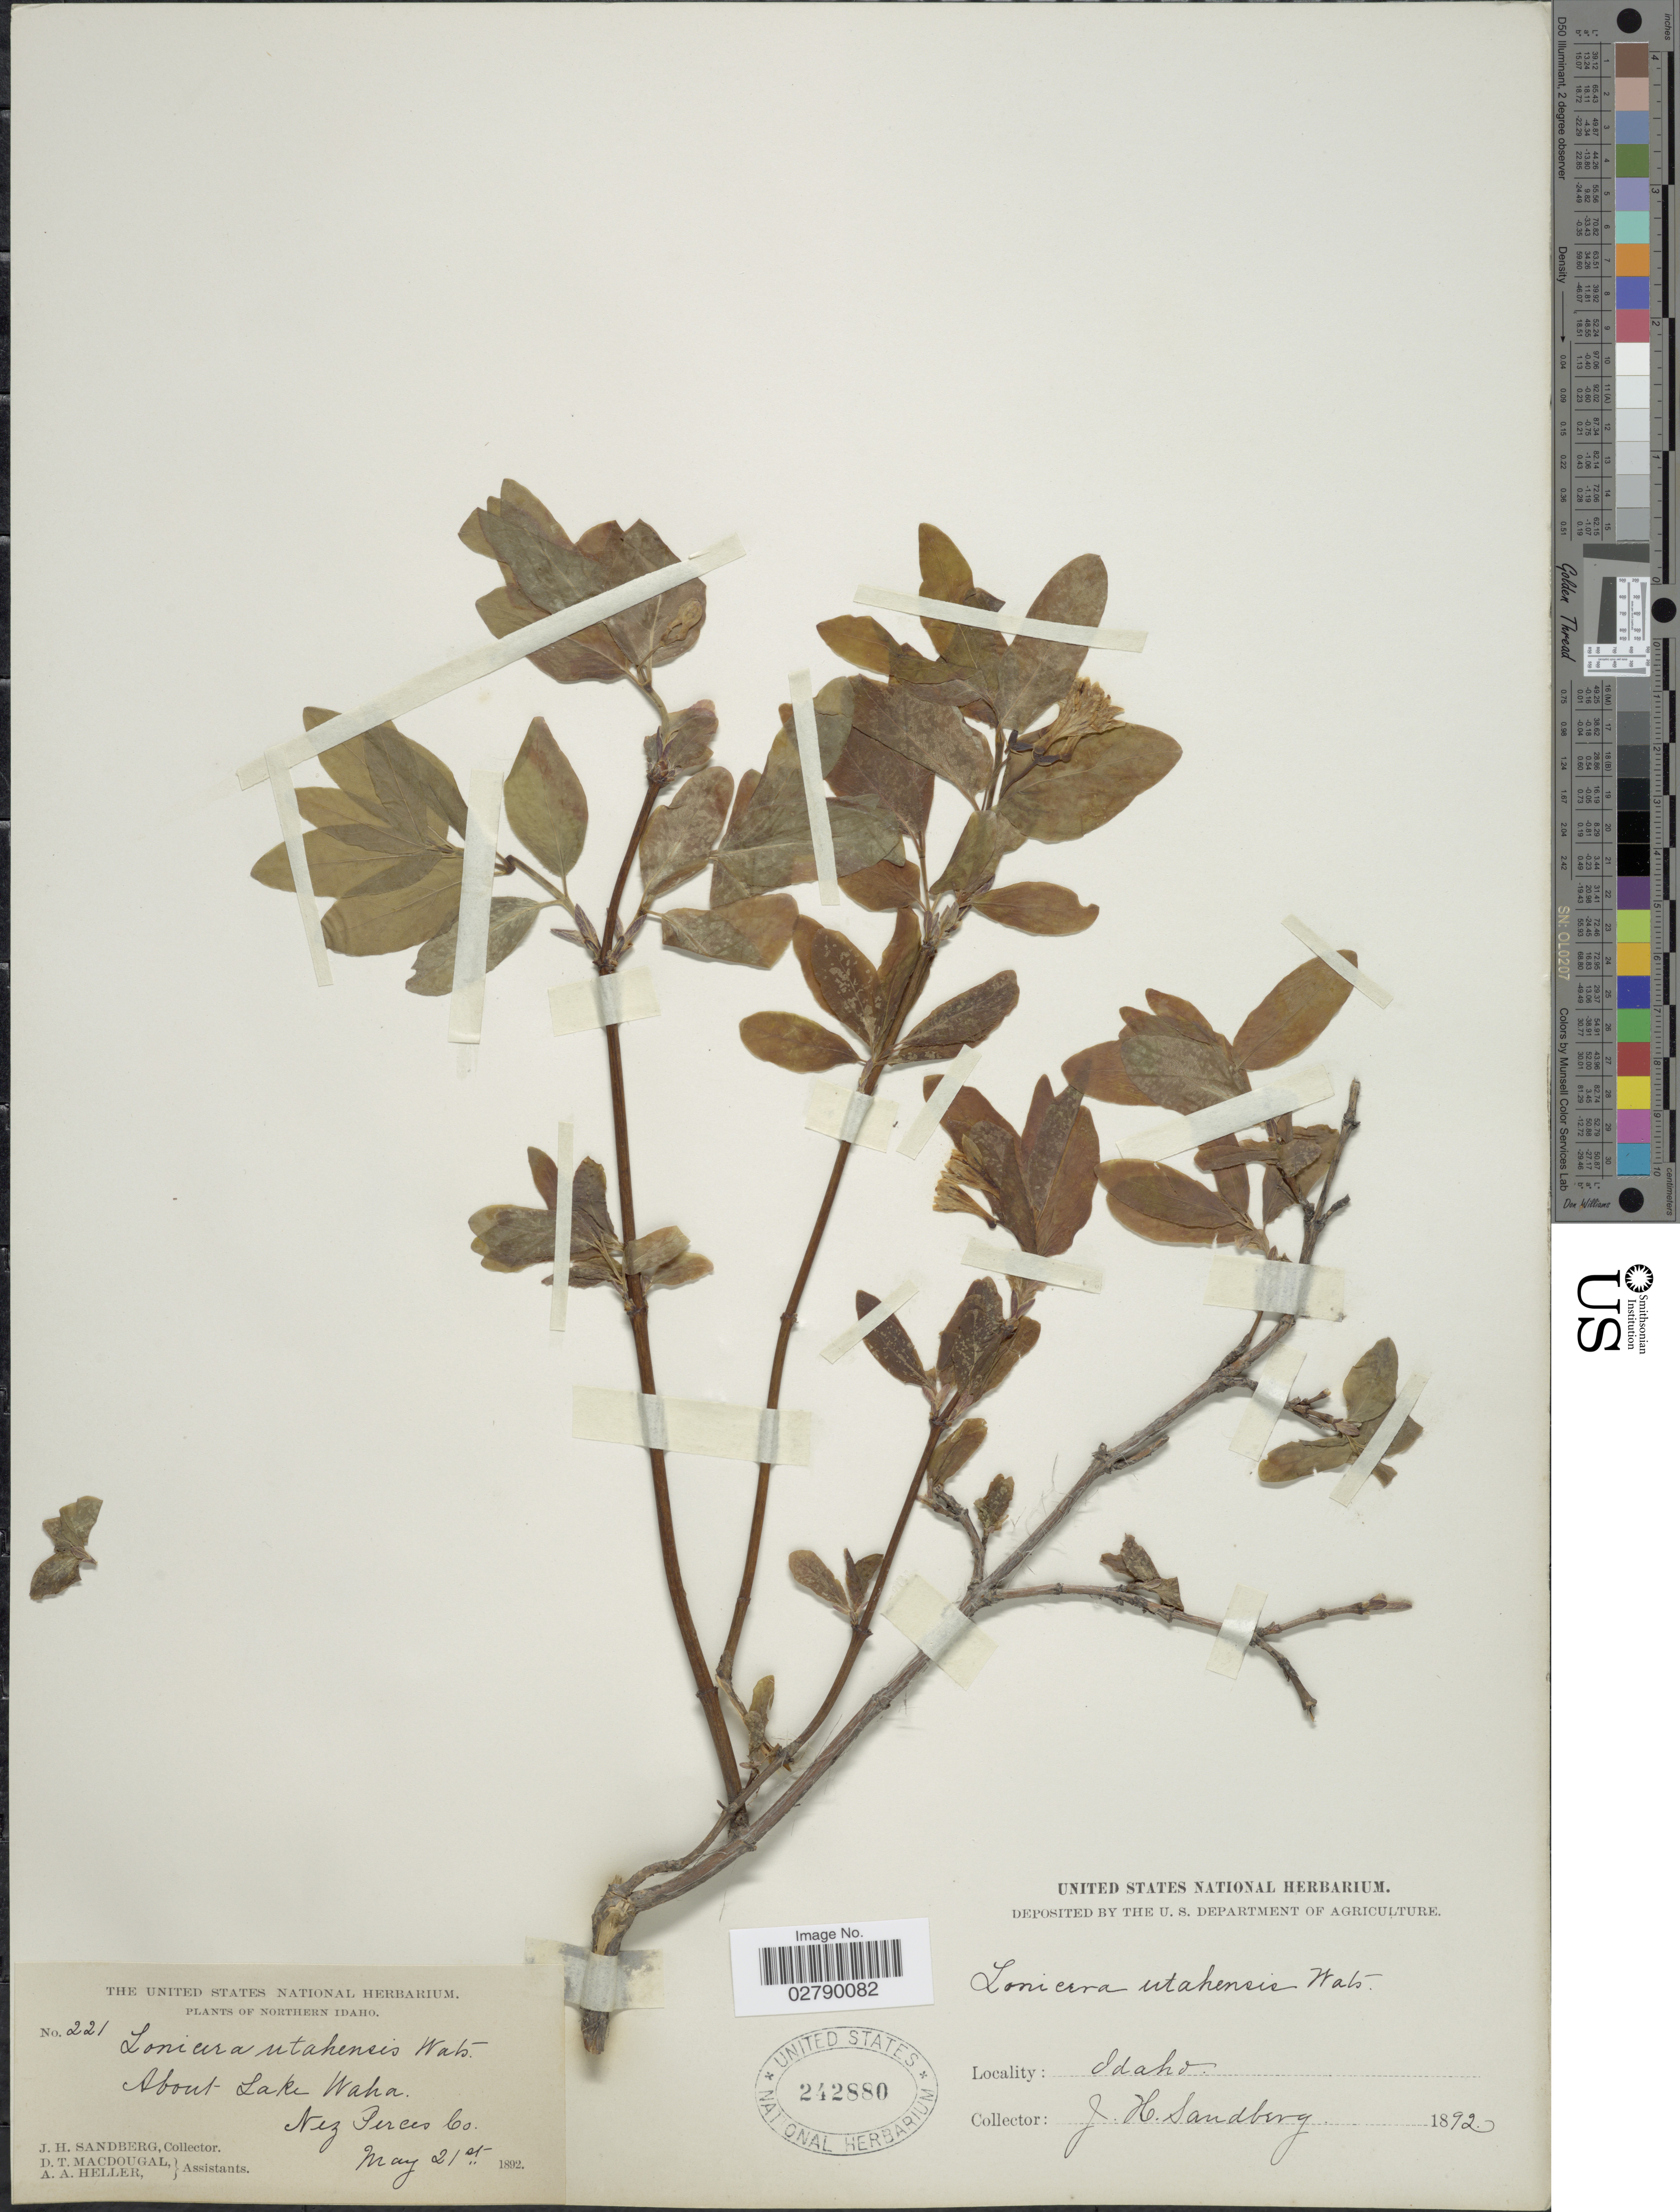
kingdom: Plantae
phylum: Tracheophyta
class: Magnoliopsida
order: Dipsacales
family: Caprifoliaceae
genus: Lonicera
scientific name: Lonicera utahensis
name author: S. Watson in C. King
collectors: J. H. Sandberg, D. T. MacDougal & A. A. Heller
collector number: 221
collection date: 1892-05-21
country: United States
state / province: Idaho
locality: Northern Idaho. About Lake Waha. Nez Perces Co.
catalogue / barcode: US 242880